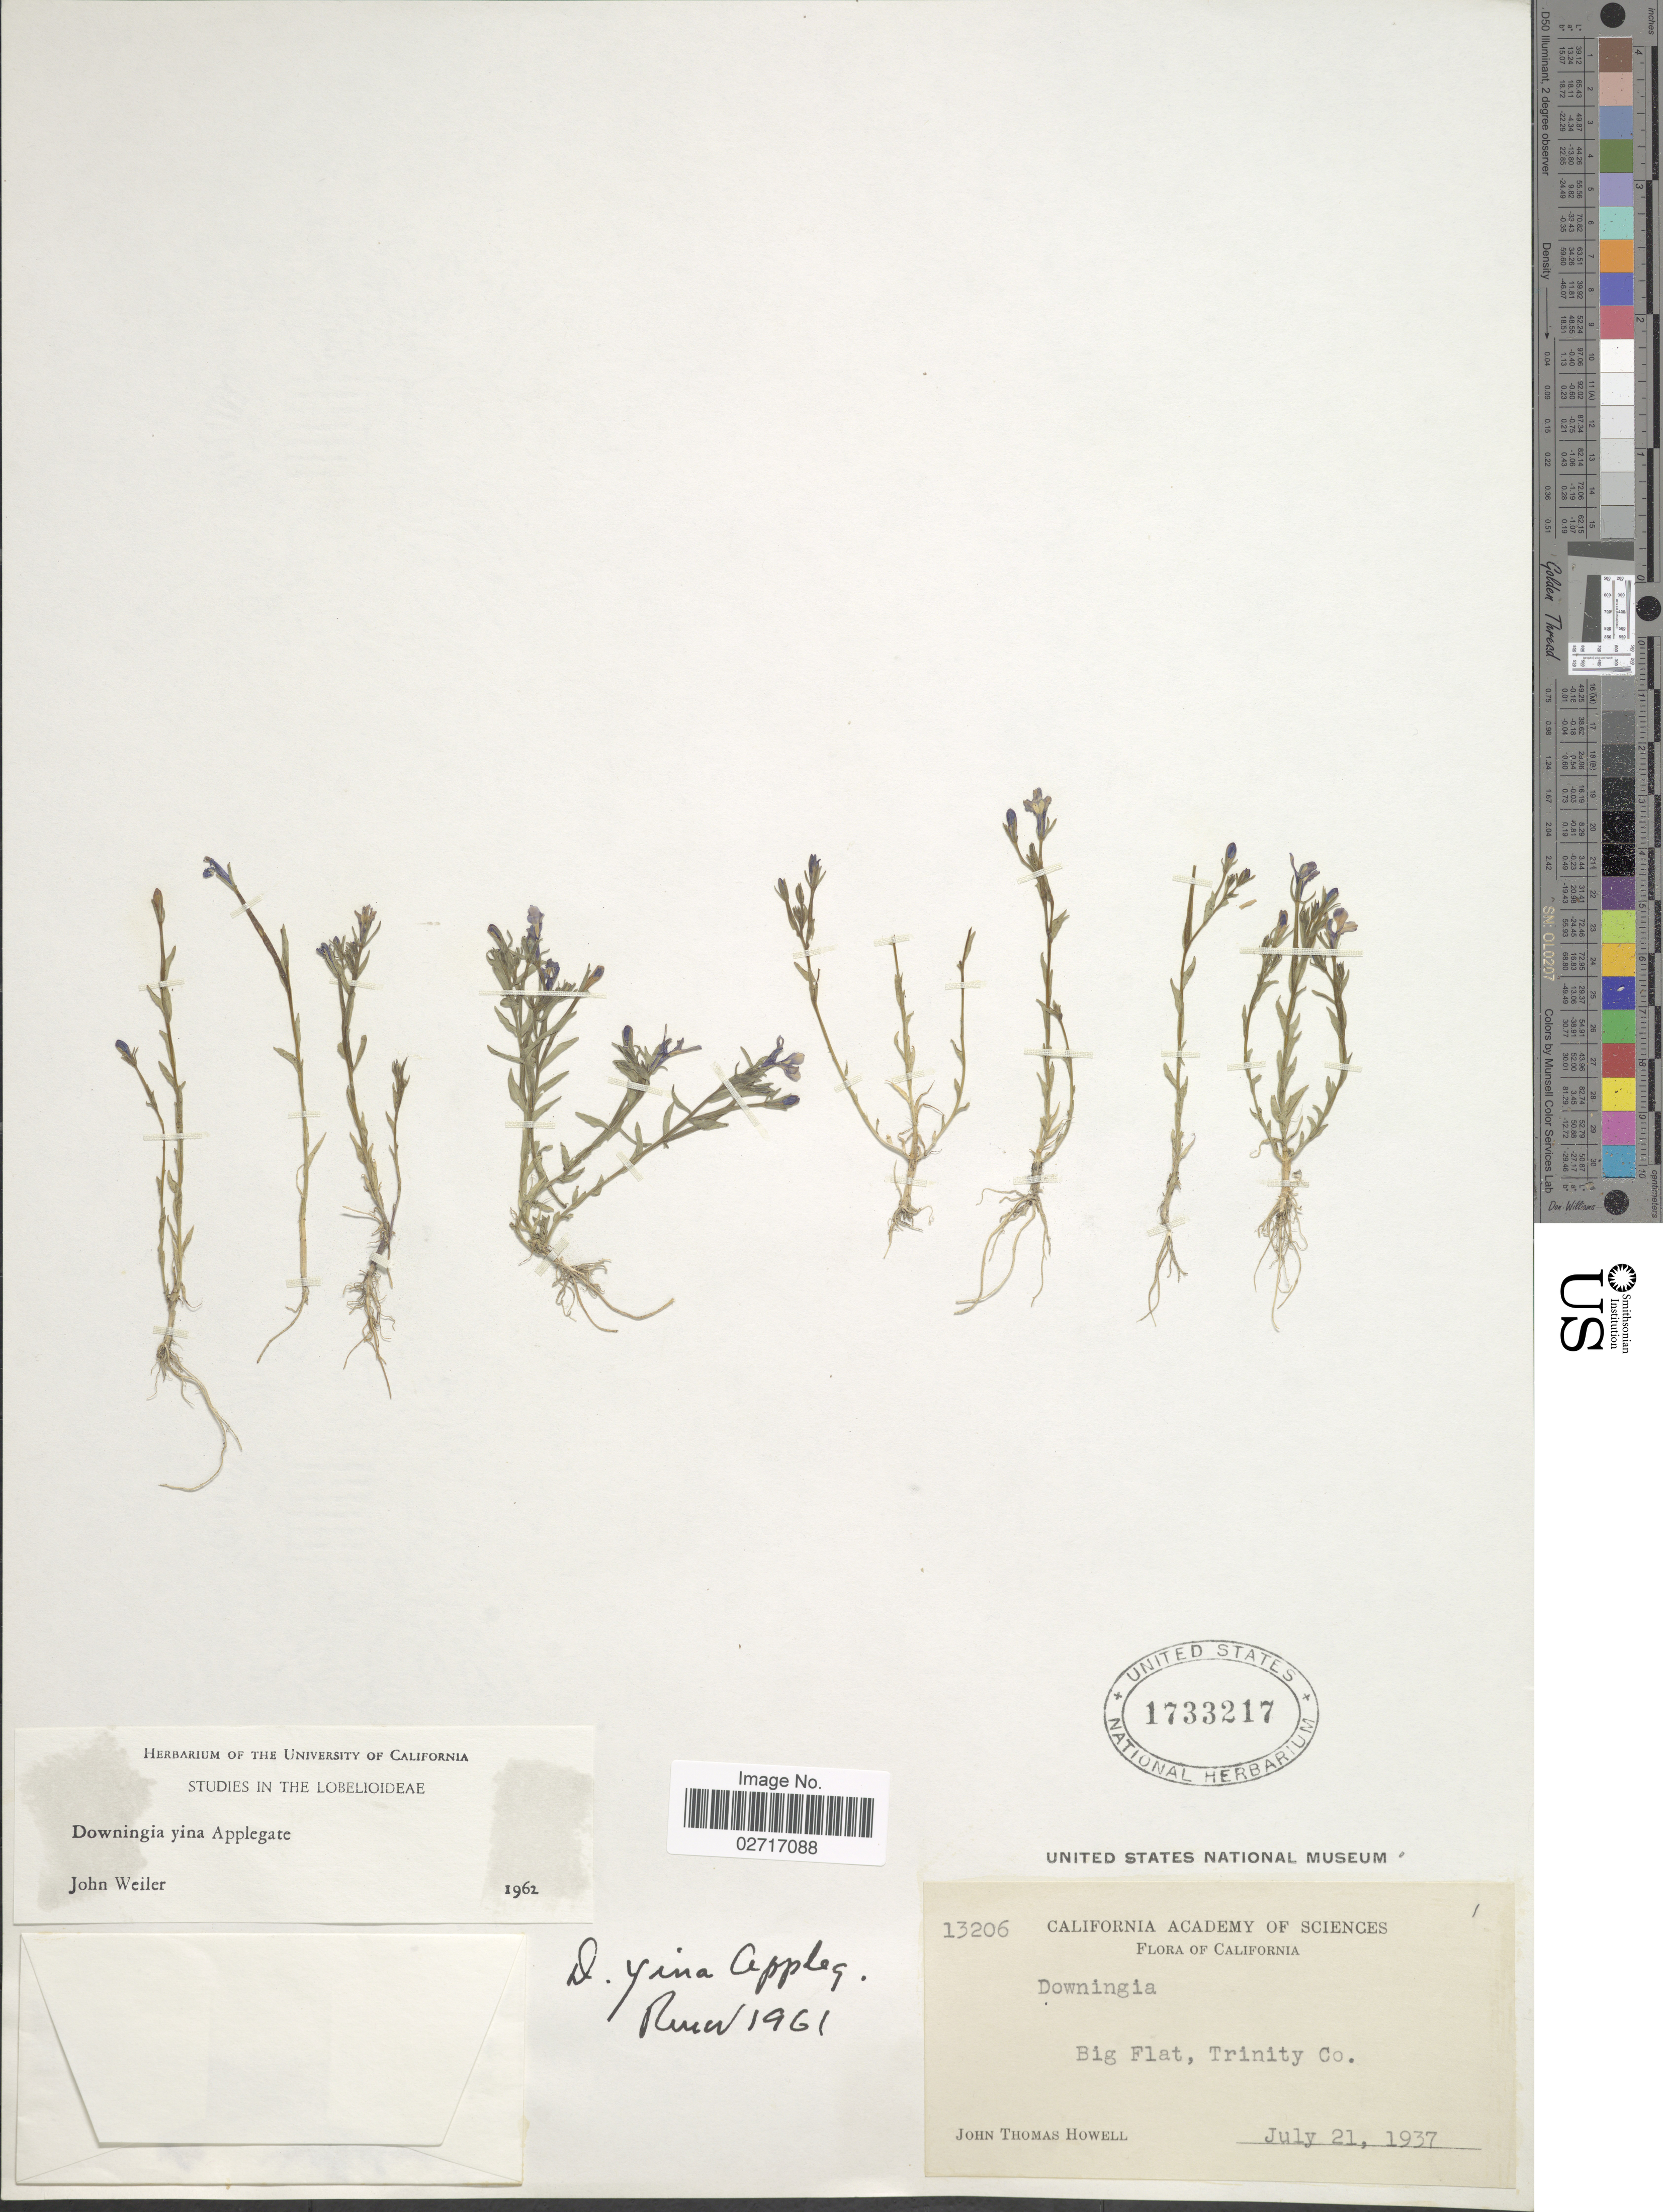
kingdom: Plantae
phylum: Tracheophyta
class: Magnoliopsida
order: Asterales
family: Campanulaceae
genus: Downingia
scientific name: Downingia yina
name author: Applegate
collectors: J. T. Howell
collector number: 13206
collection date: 1937-07-21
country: United States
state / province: California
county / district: Trinity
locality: Big Flat, Trinity Co.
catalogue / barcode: US 1733217